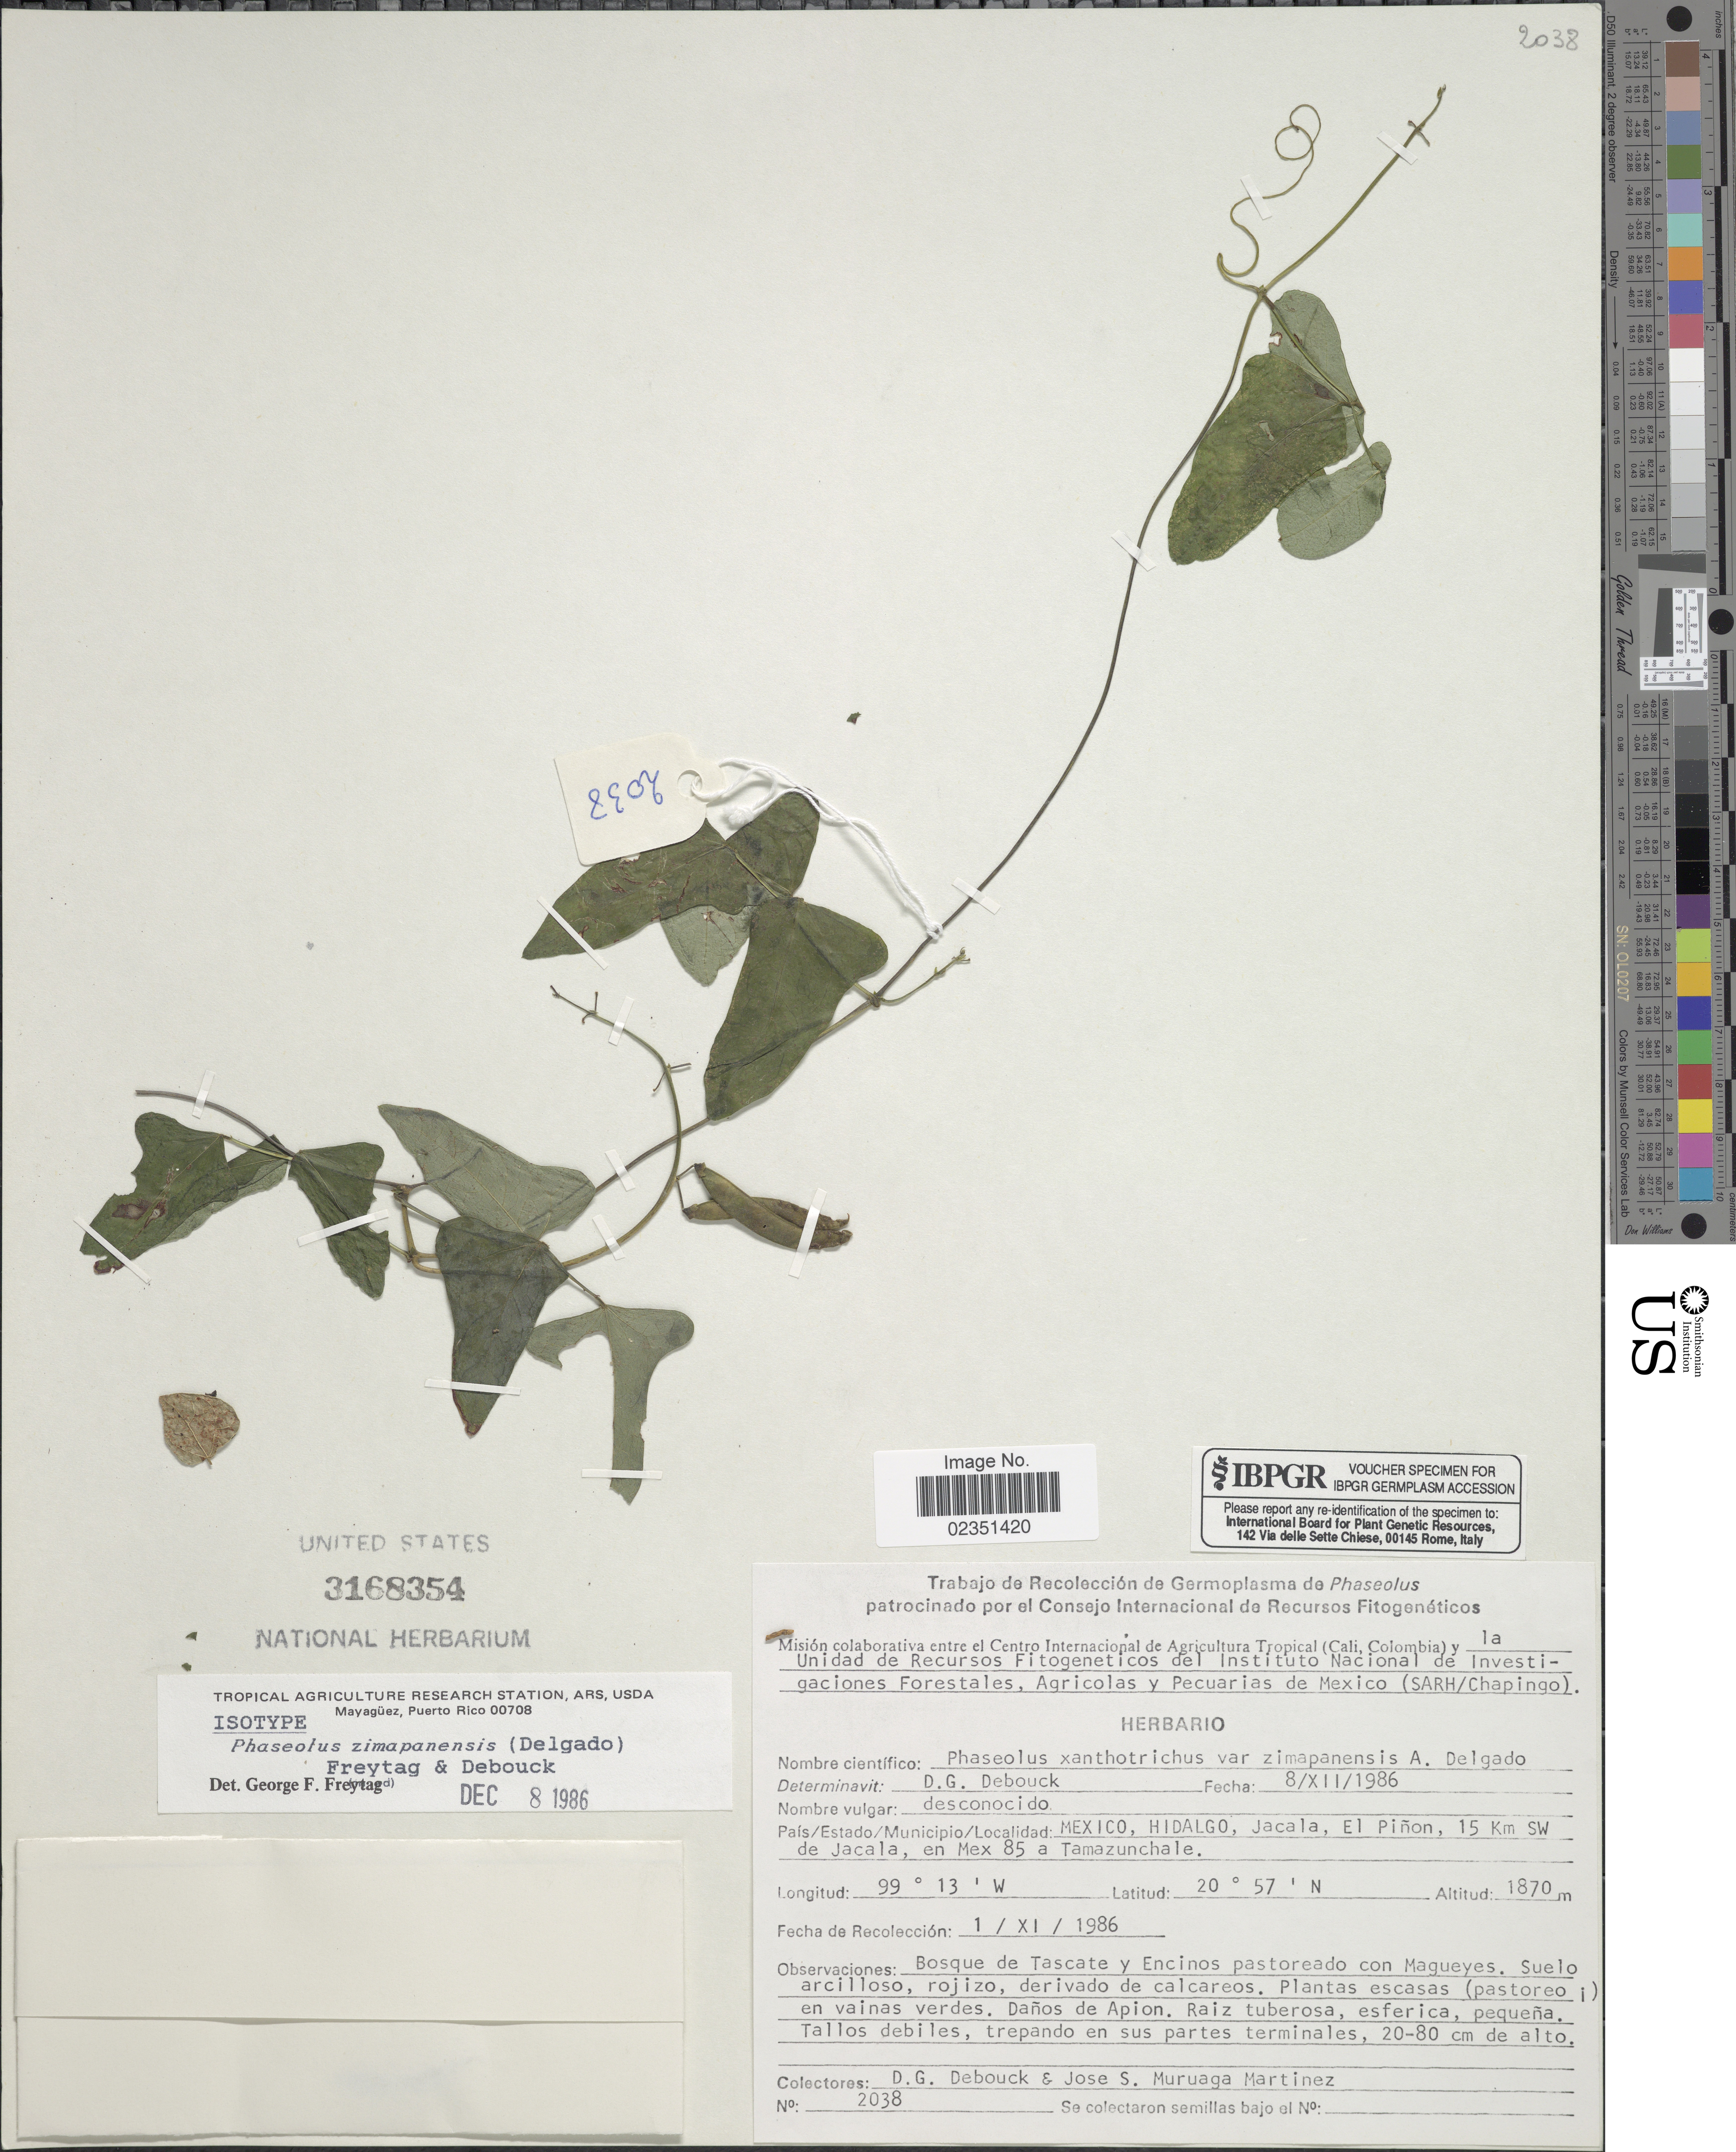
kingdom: Plantae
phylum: Tracheophyta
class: Magnoliopsida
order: Fabales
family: Fabaceae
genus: Phaseolus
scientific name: Phaseolus zimapanensis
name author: A. Delgado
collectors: D. Debouck & J. Muruaga Martinez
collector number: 2038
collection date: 1986-11-01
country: Mexico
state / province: Hidalgo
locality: Jacala, El Pinon, 15 km SW de Jacala, en Mex 85 a Tamazunchale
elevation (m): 1870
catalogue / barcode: US 3168354